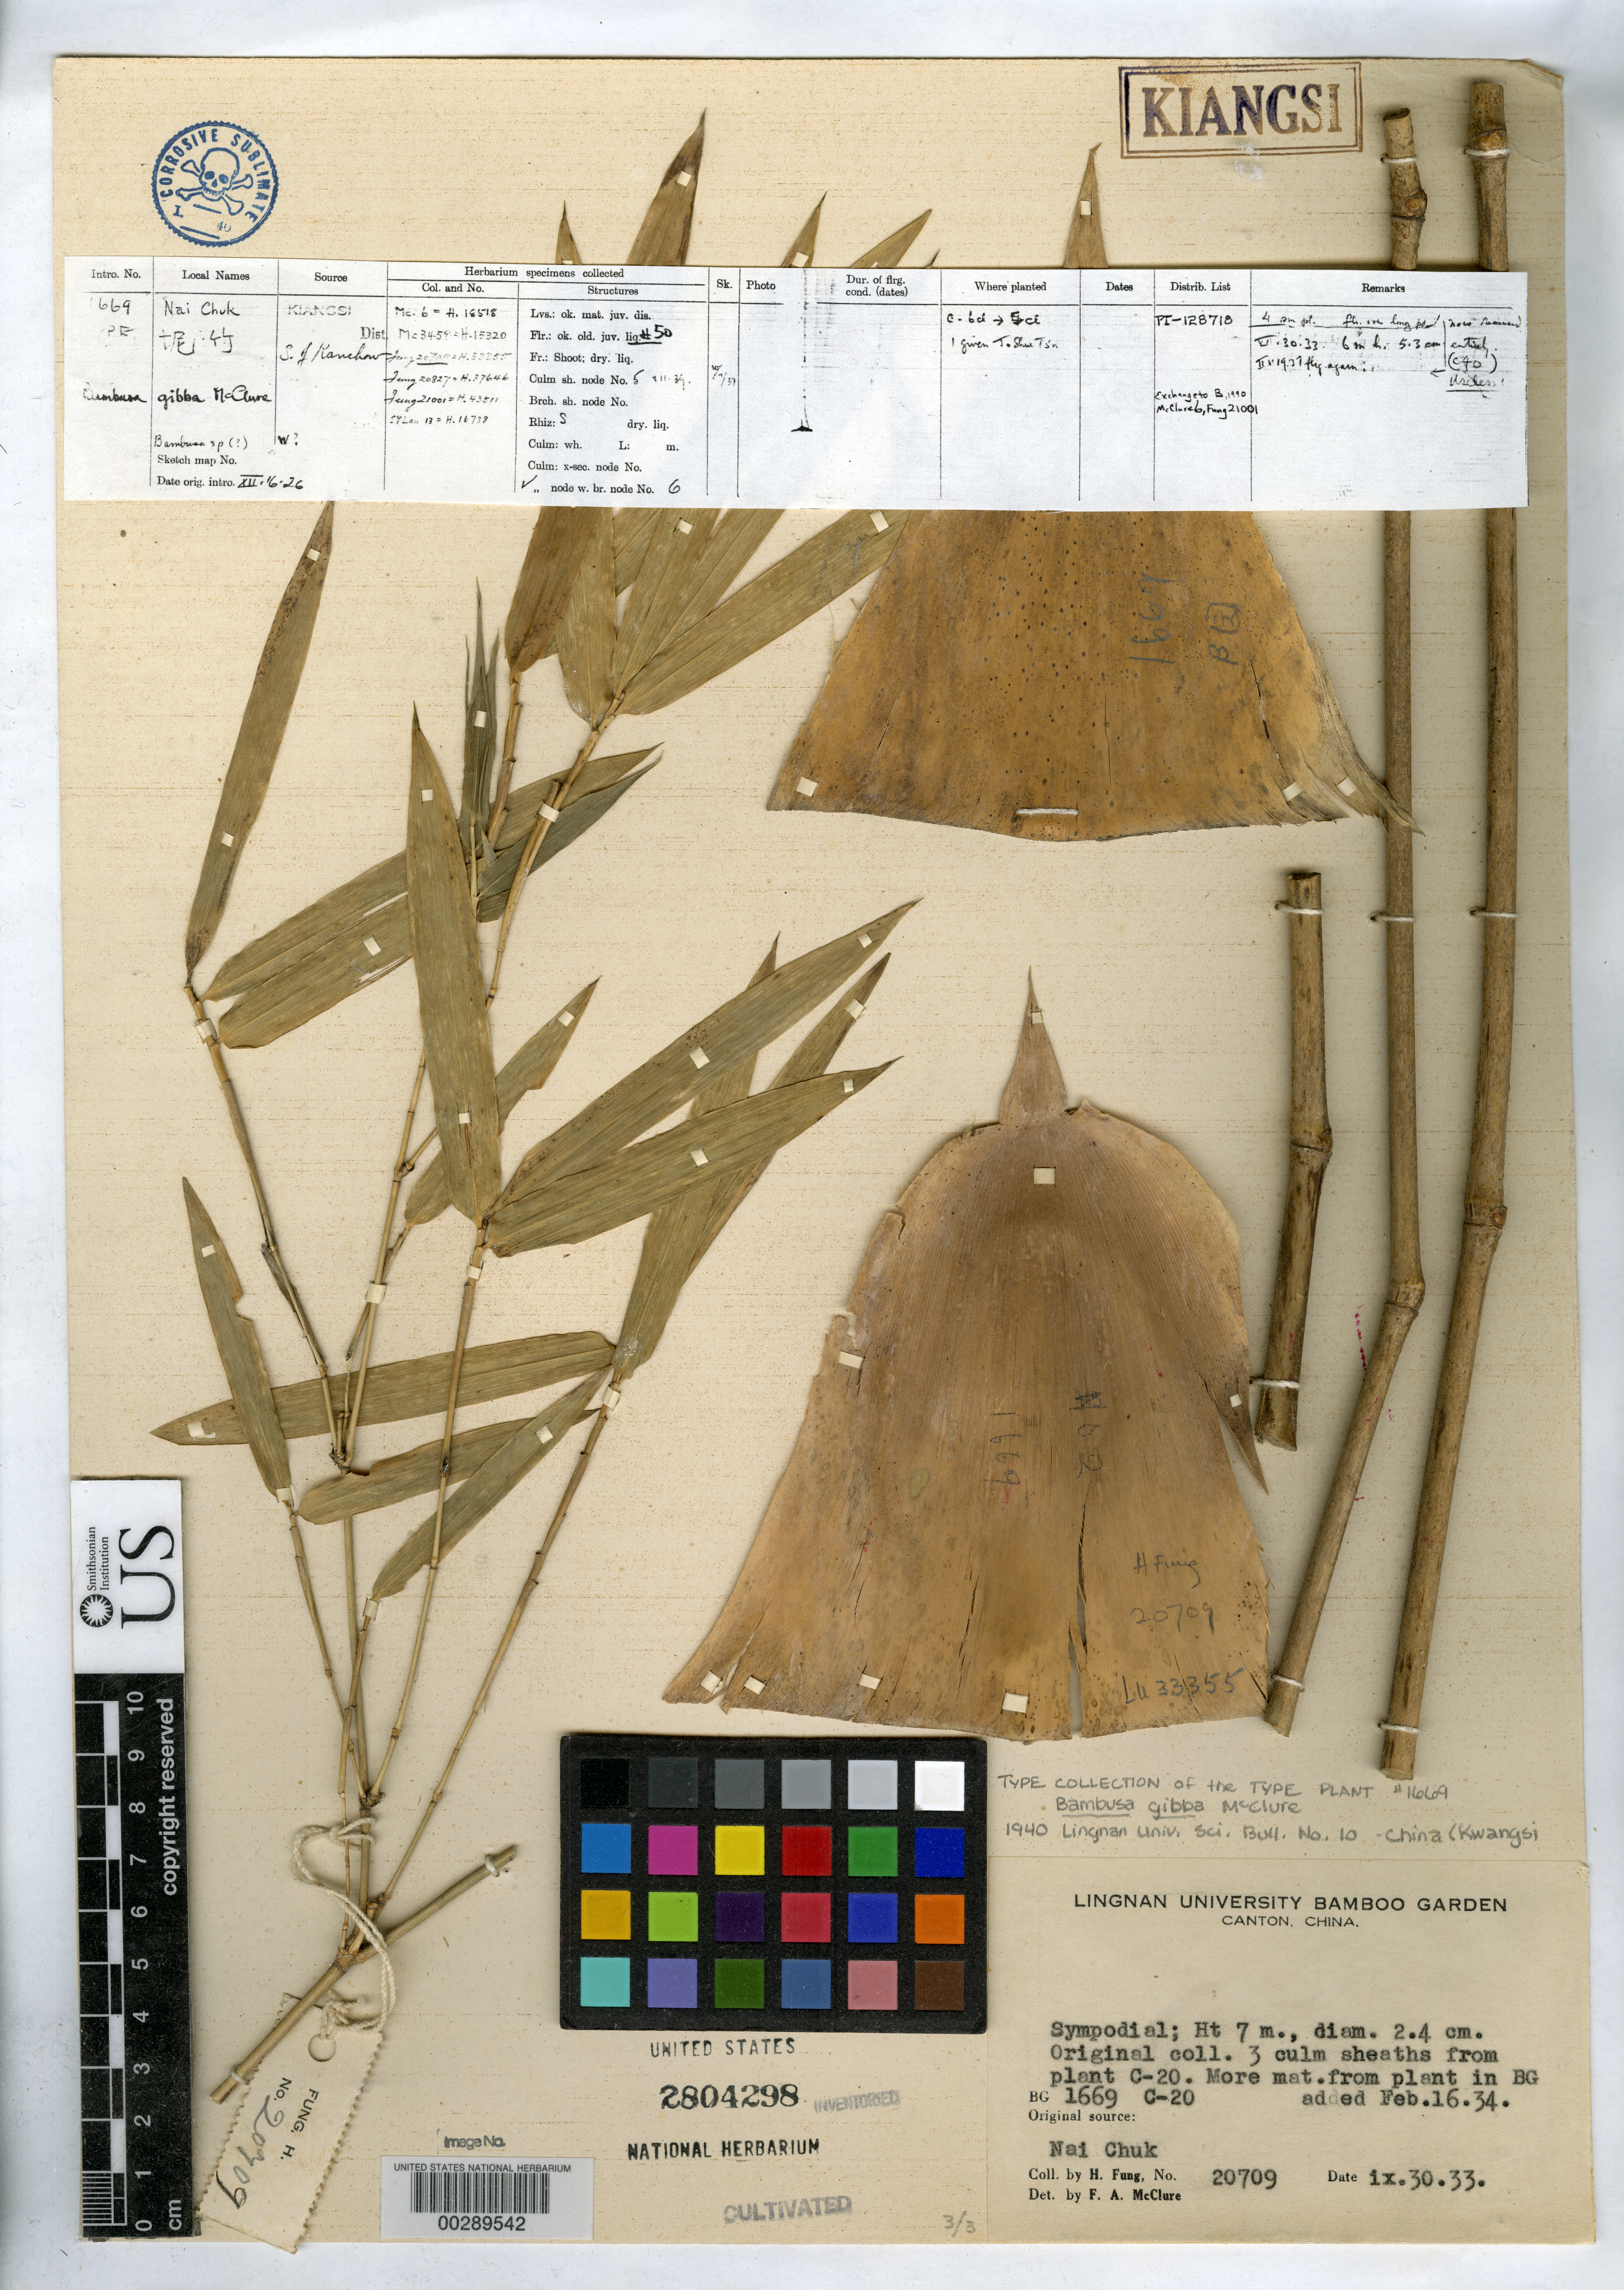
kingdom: Plantae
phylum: Tracheophyta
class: Liliopsida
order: Poales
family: Poaceae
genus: Bambusa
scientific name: Bambusa gibba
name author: McClure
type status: Isotype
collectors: H. L. Fung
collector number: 20709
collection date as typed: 30 Sep 1933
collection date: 1933-09-30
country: China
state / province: Guangxi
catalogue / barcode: US 2804298